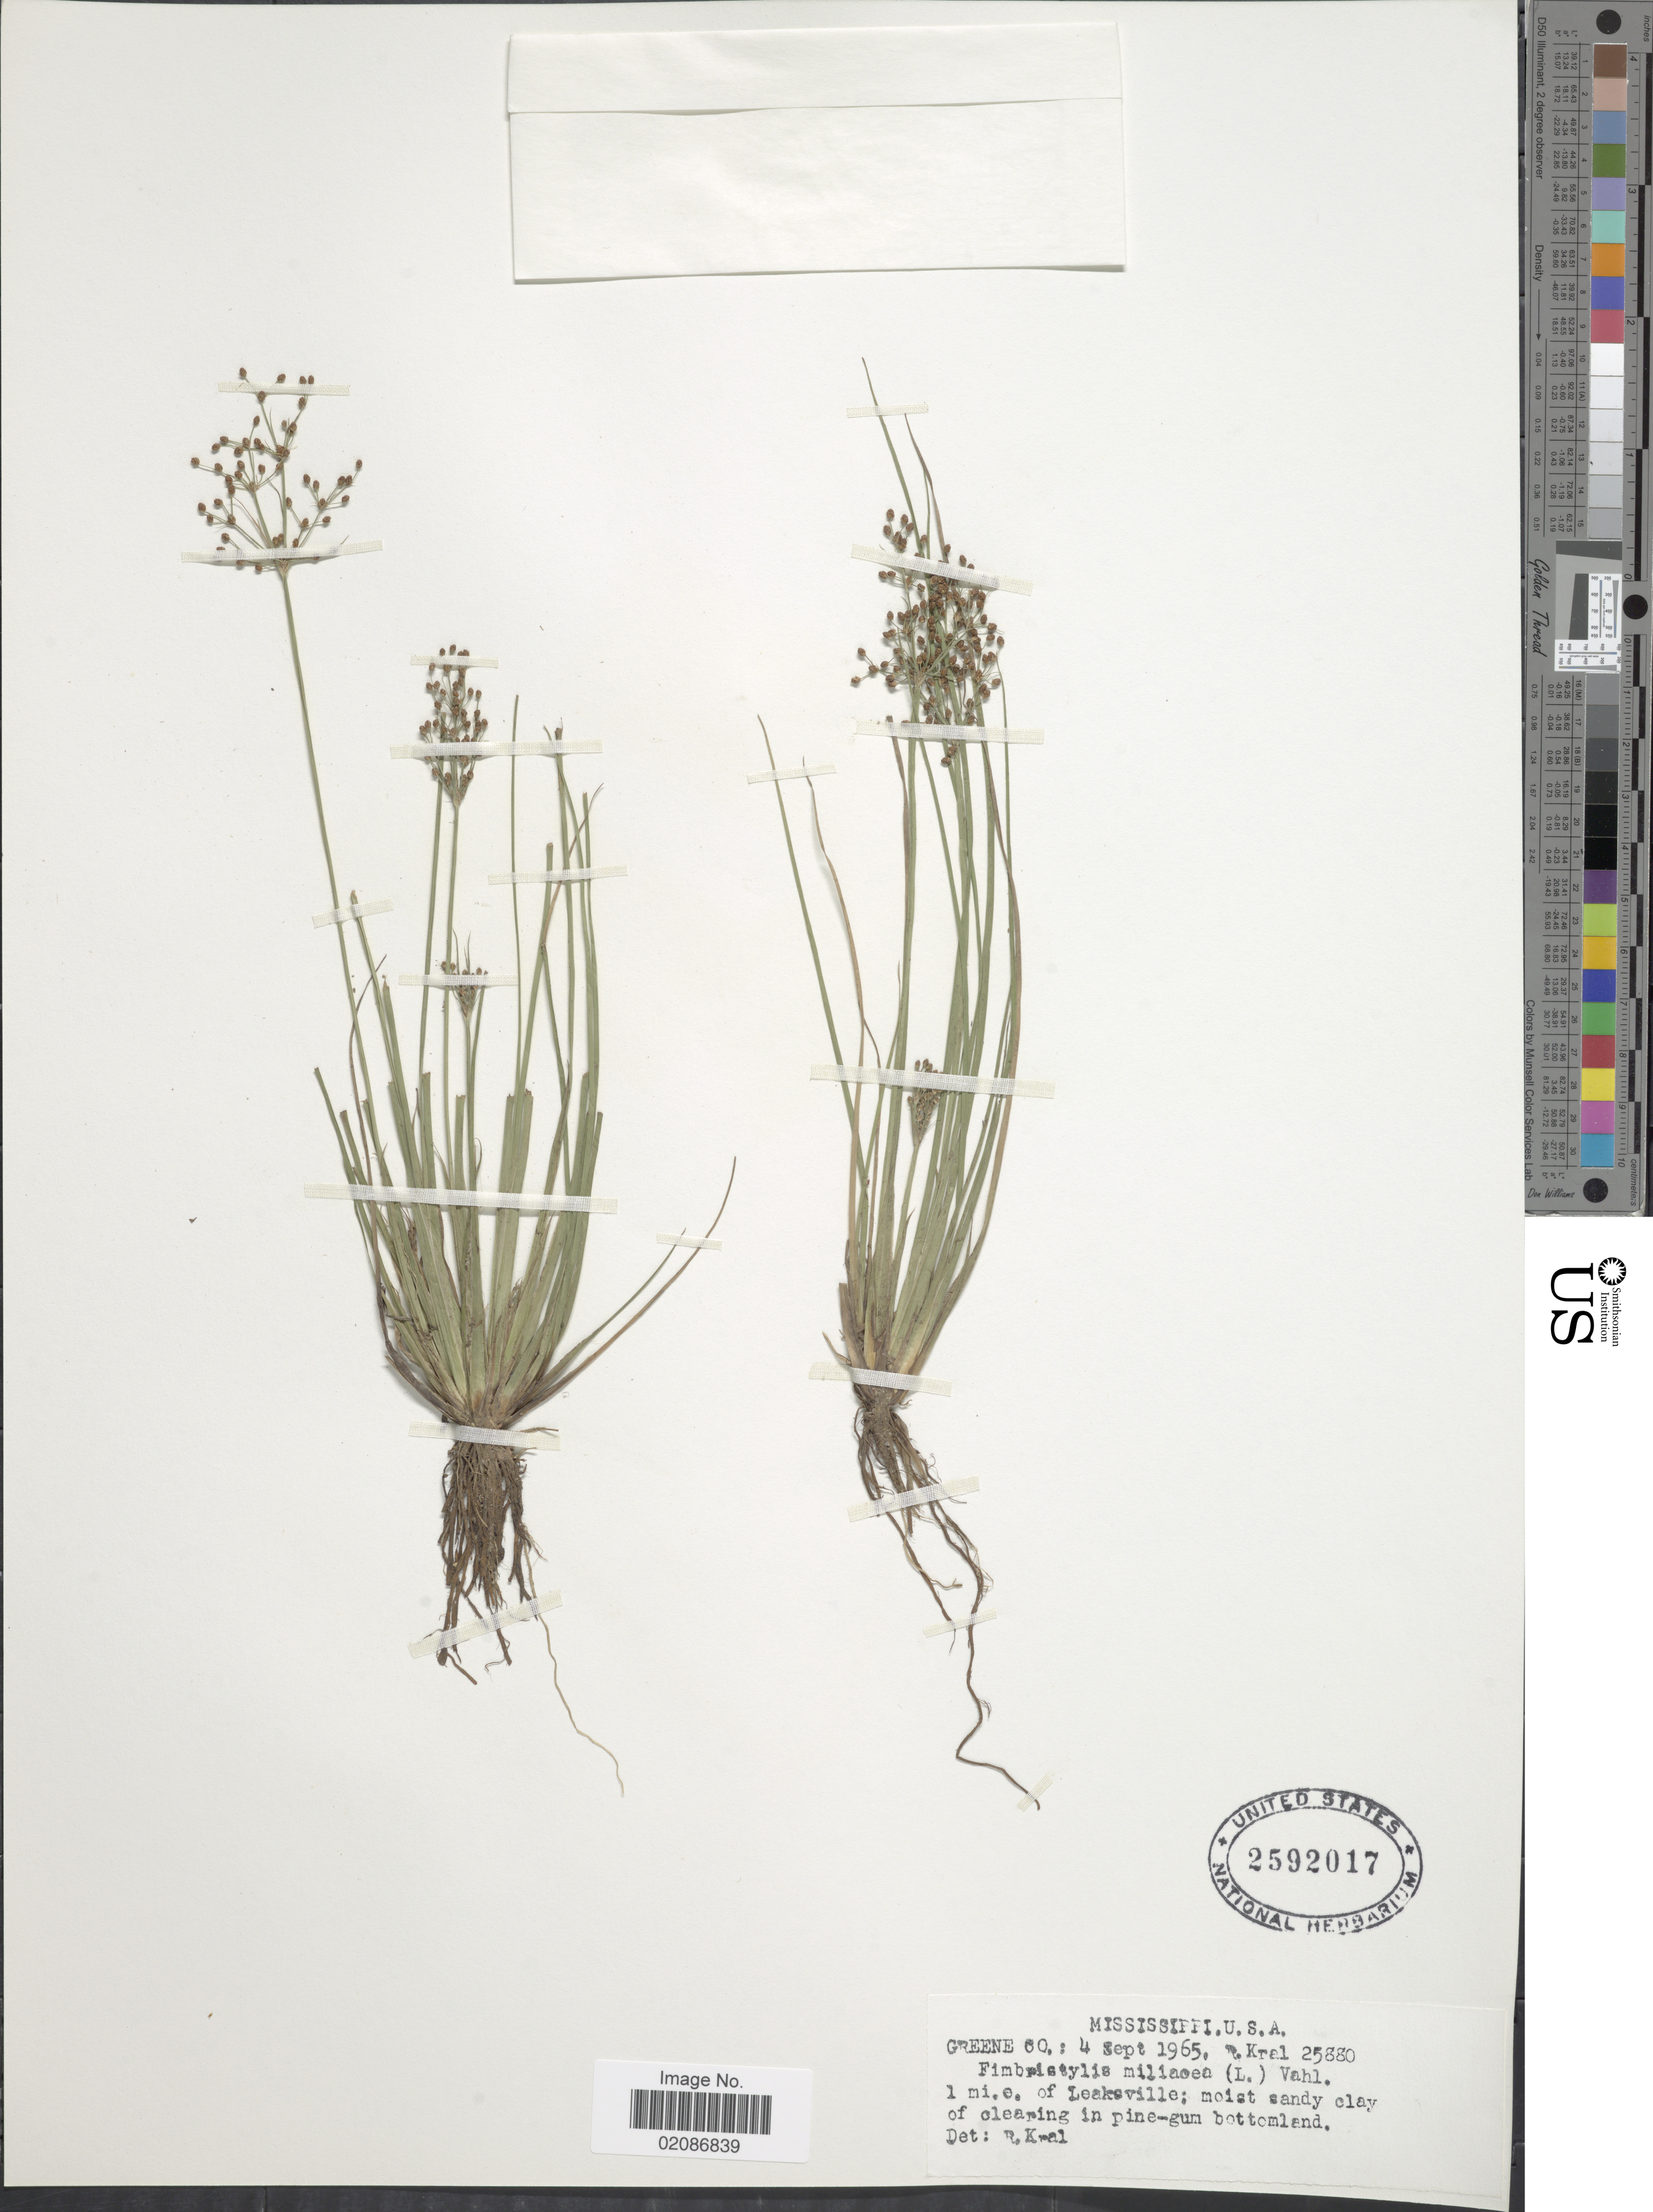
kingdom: Plantae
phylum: Tracheophyta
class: Liliopsida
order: Poales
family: Cyperaceae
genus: Fimbristylis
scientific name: Fimbristylis littoralis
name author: Gaudich.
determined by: Strong, M. T., (US), Smithsonian Institution - National Museum of Natural History (UNITED STATES)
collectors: R. Kral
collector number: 25880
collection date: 1965-09-04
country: United States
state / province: Mississippi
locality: Greene Co.L 1 mi. e. of Leaksville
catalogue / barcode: US 2592017